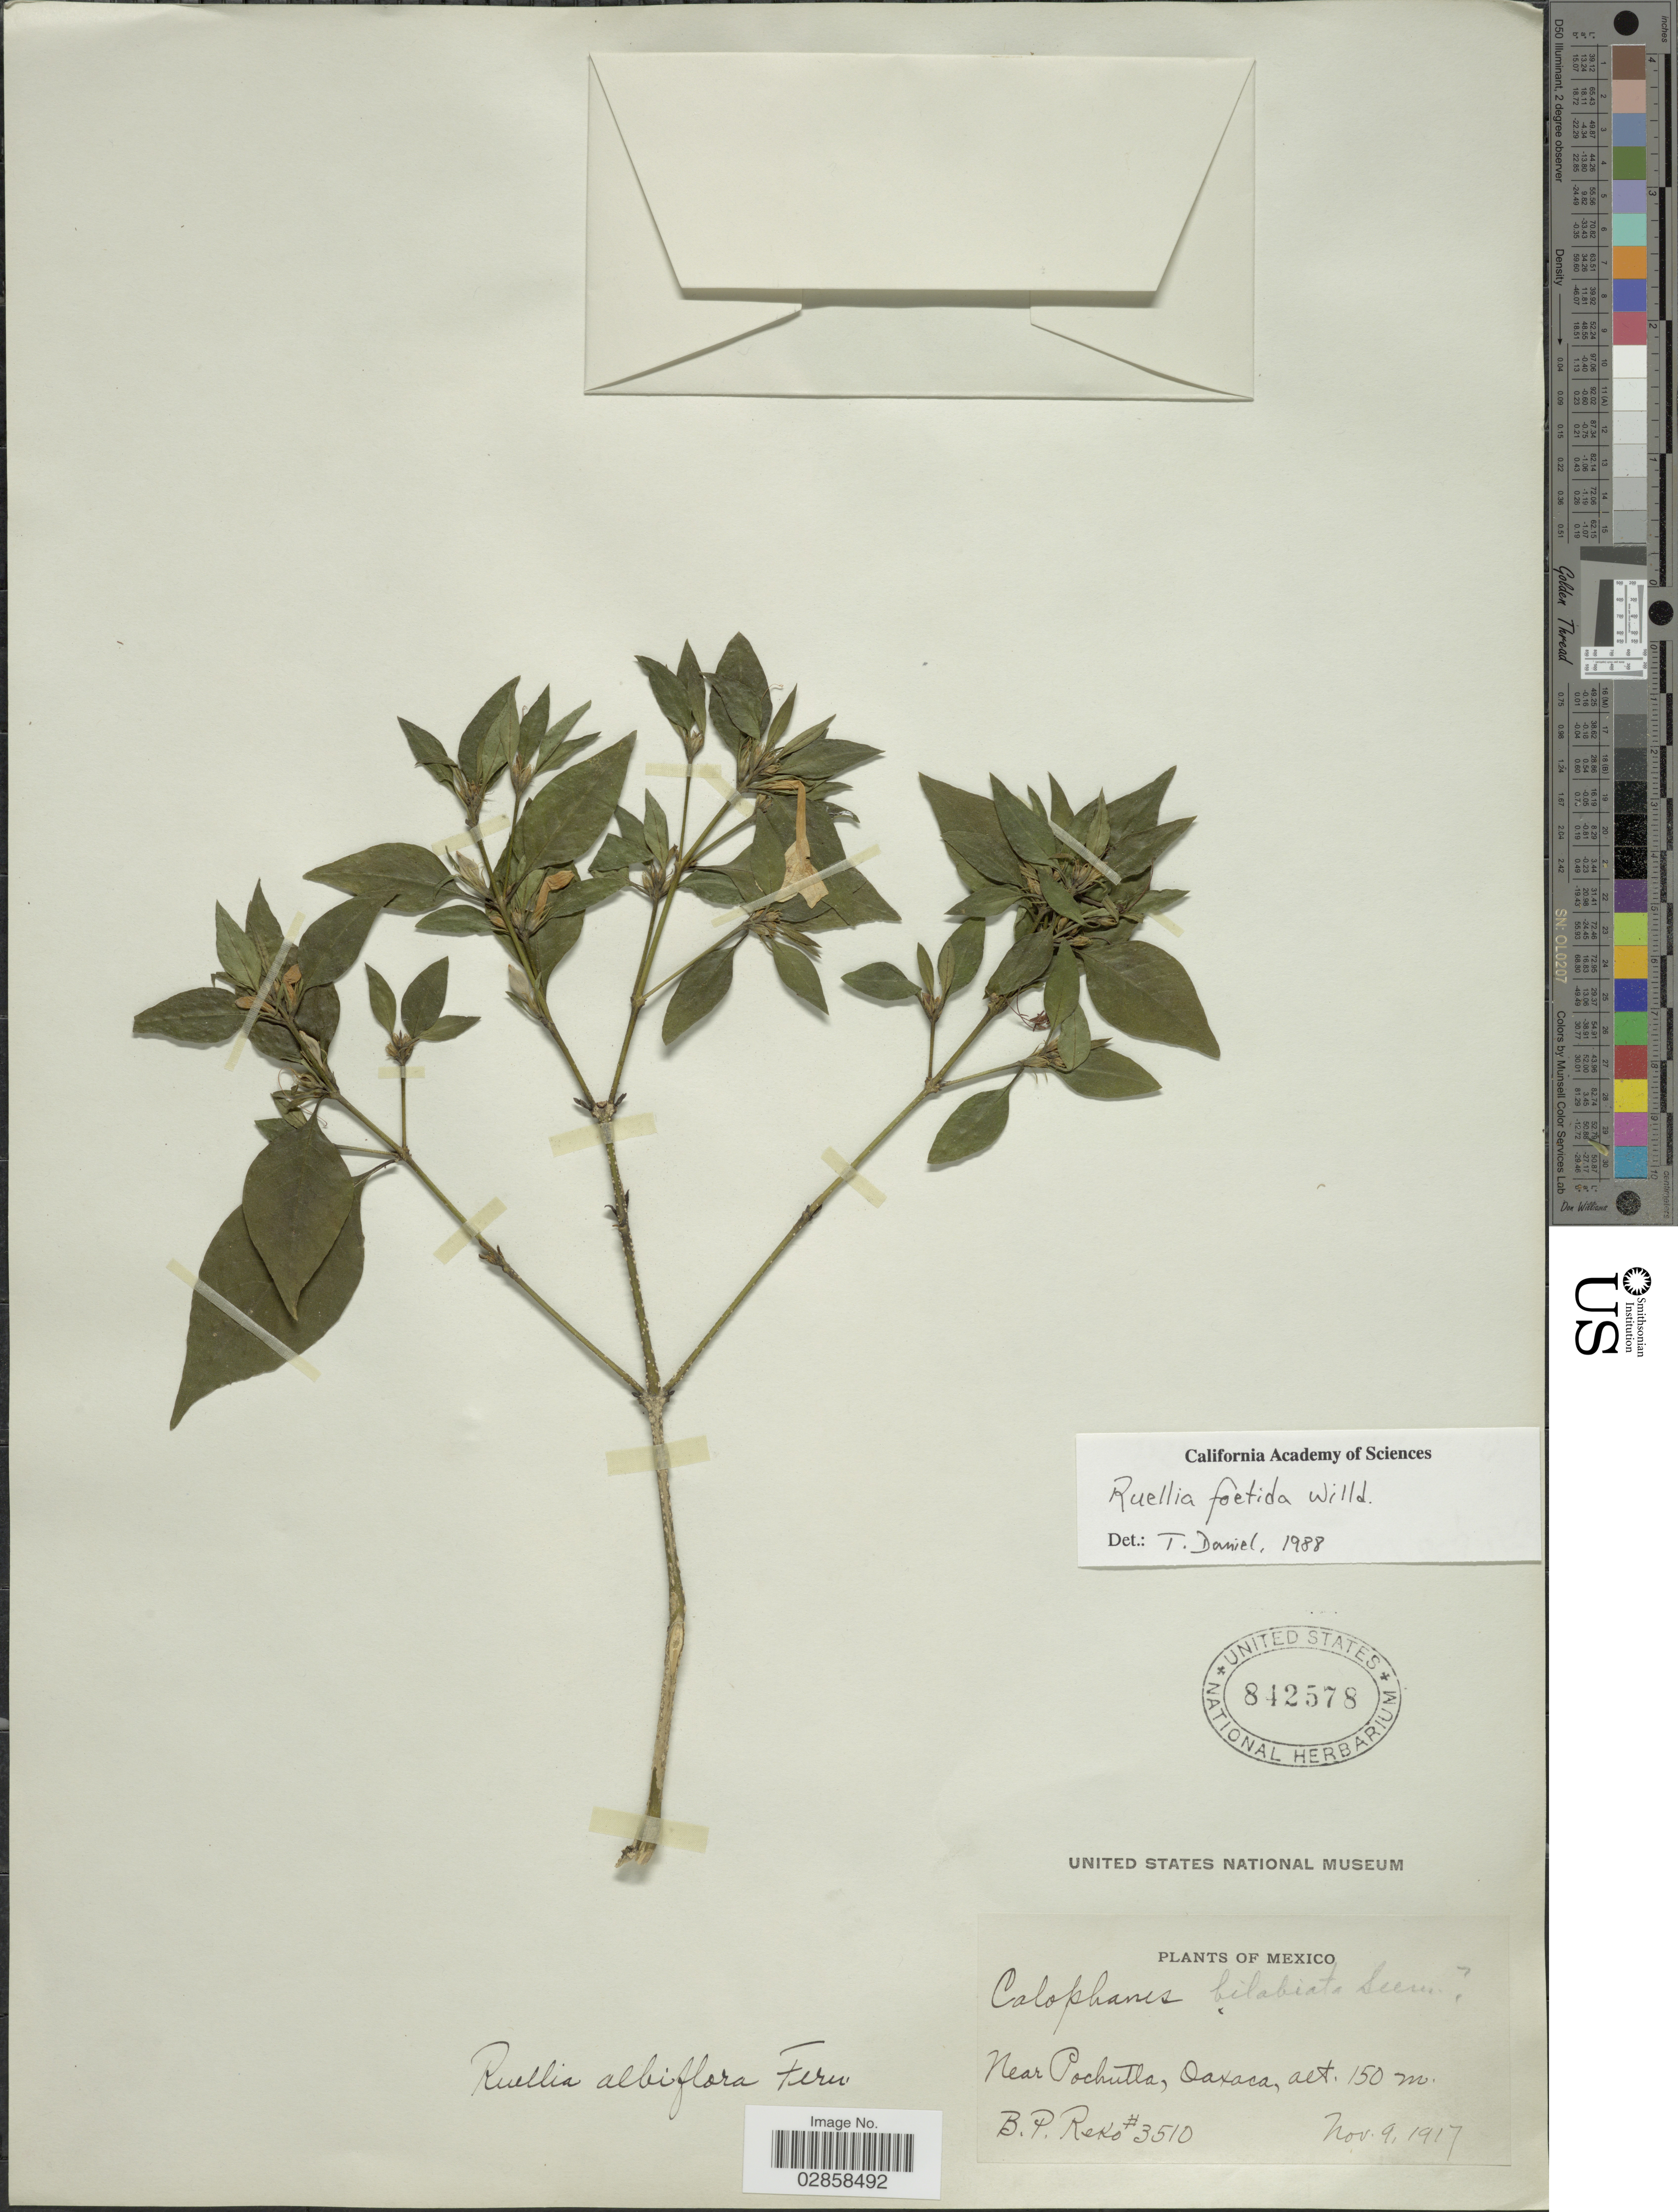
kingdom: Plantae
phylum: Tracheophyta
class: Magnoliopsida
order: Lamiales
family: Acanthaceae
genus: Ruellia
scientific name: Ruellia foetida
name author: Willd.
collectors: B. P. Reko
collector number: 3510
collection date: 1917-11-09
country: Mexico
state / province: Oaxaca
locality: Near Pochutta.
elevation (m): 150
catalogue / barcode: US 8425578